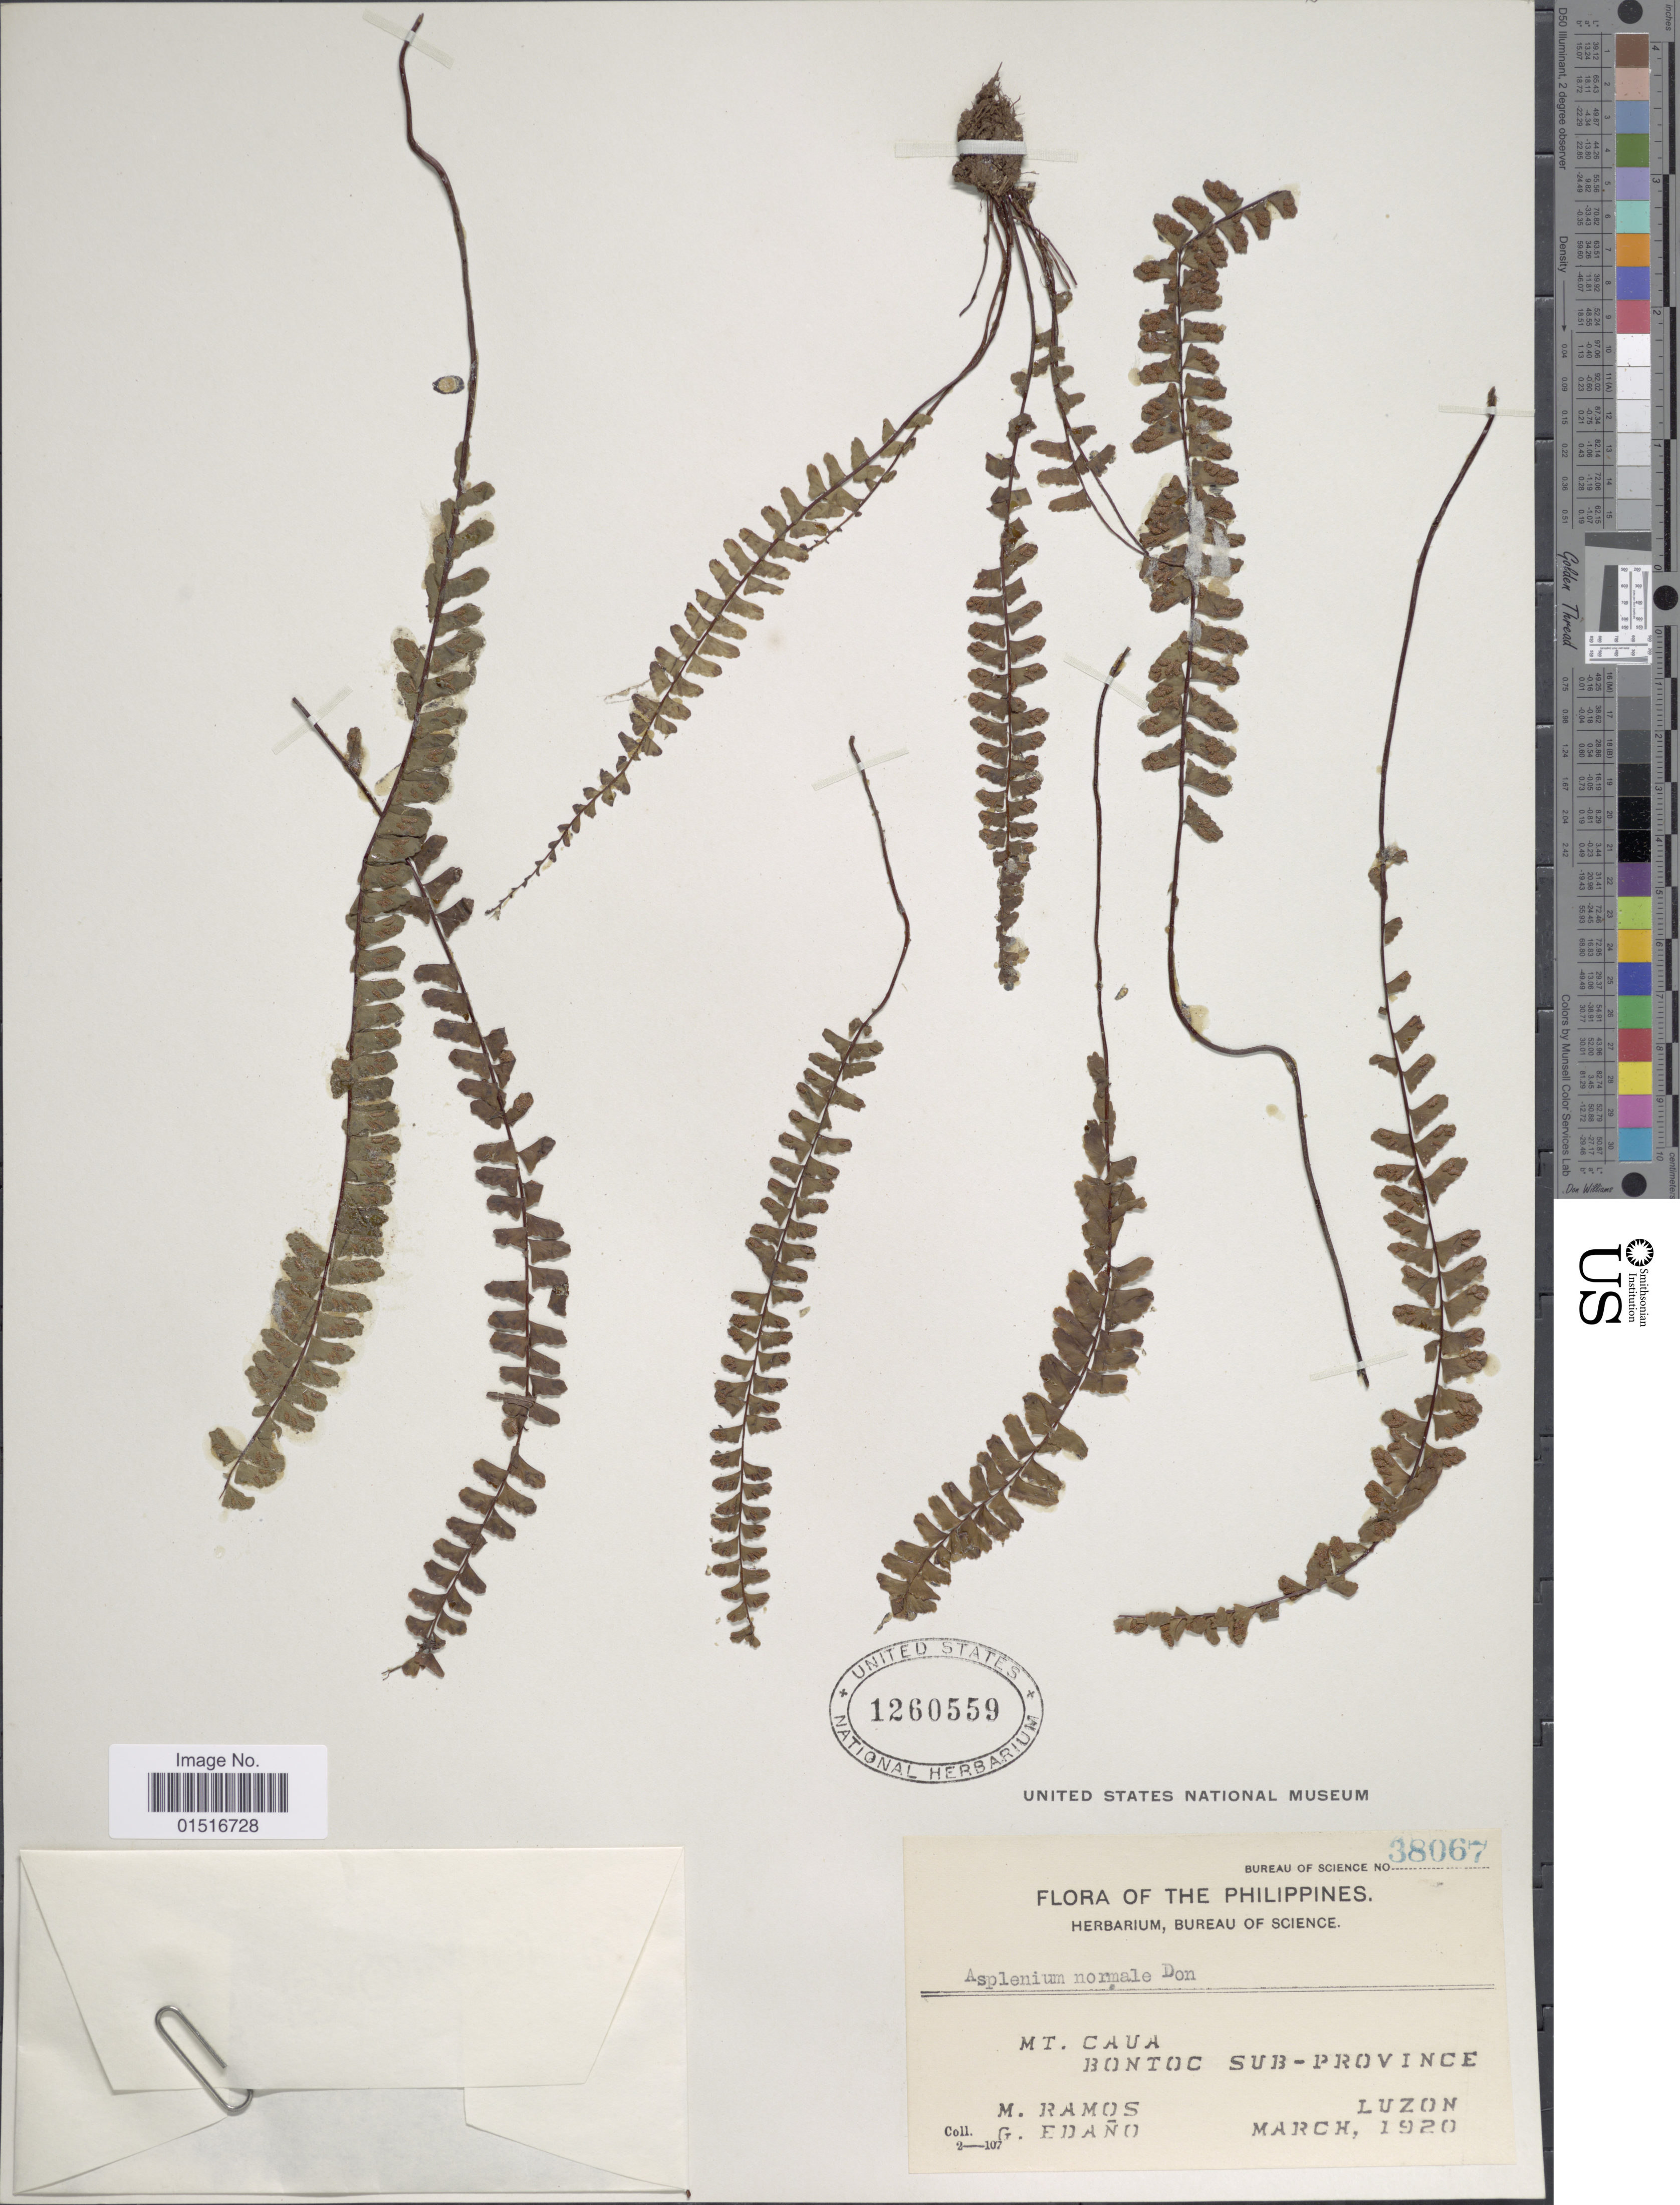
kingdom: Plantae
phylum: Tracheophyta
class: Polypodiopsida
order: Polypodiales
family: Aspleniaceae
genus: Asplenium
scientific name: Asplenium normale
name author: D. Don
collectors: M. Ramos & G. Edaño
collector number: Bureau of Science 38067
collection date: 1920-03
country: Philippines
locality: Mt. Caua. Bontoc Sub-Province. Luzon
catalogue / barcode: US 1260559